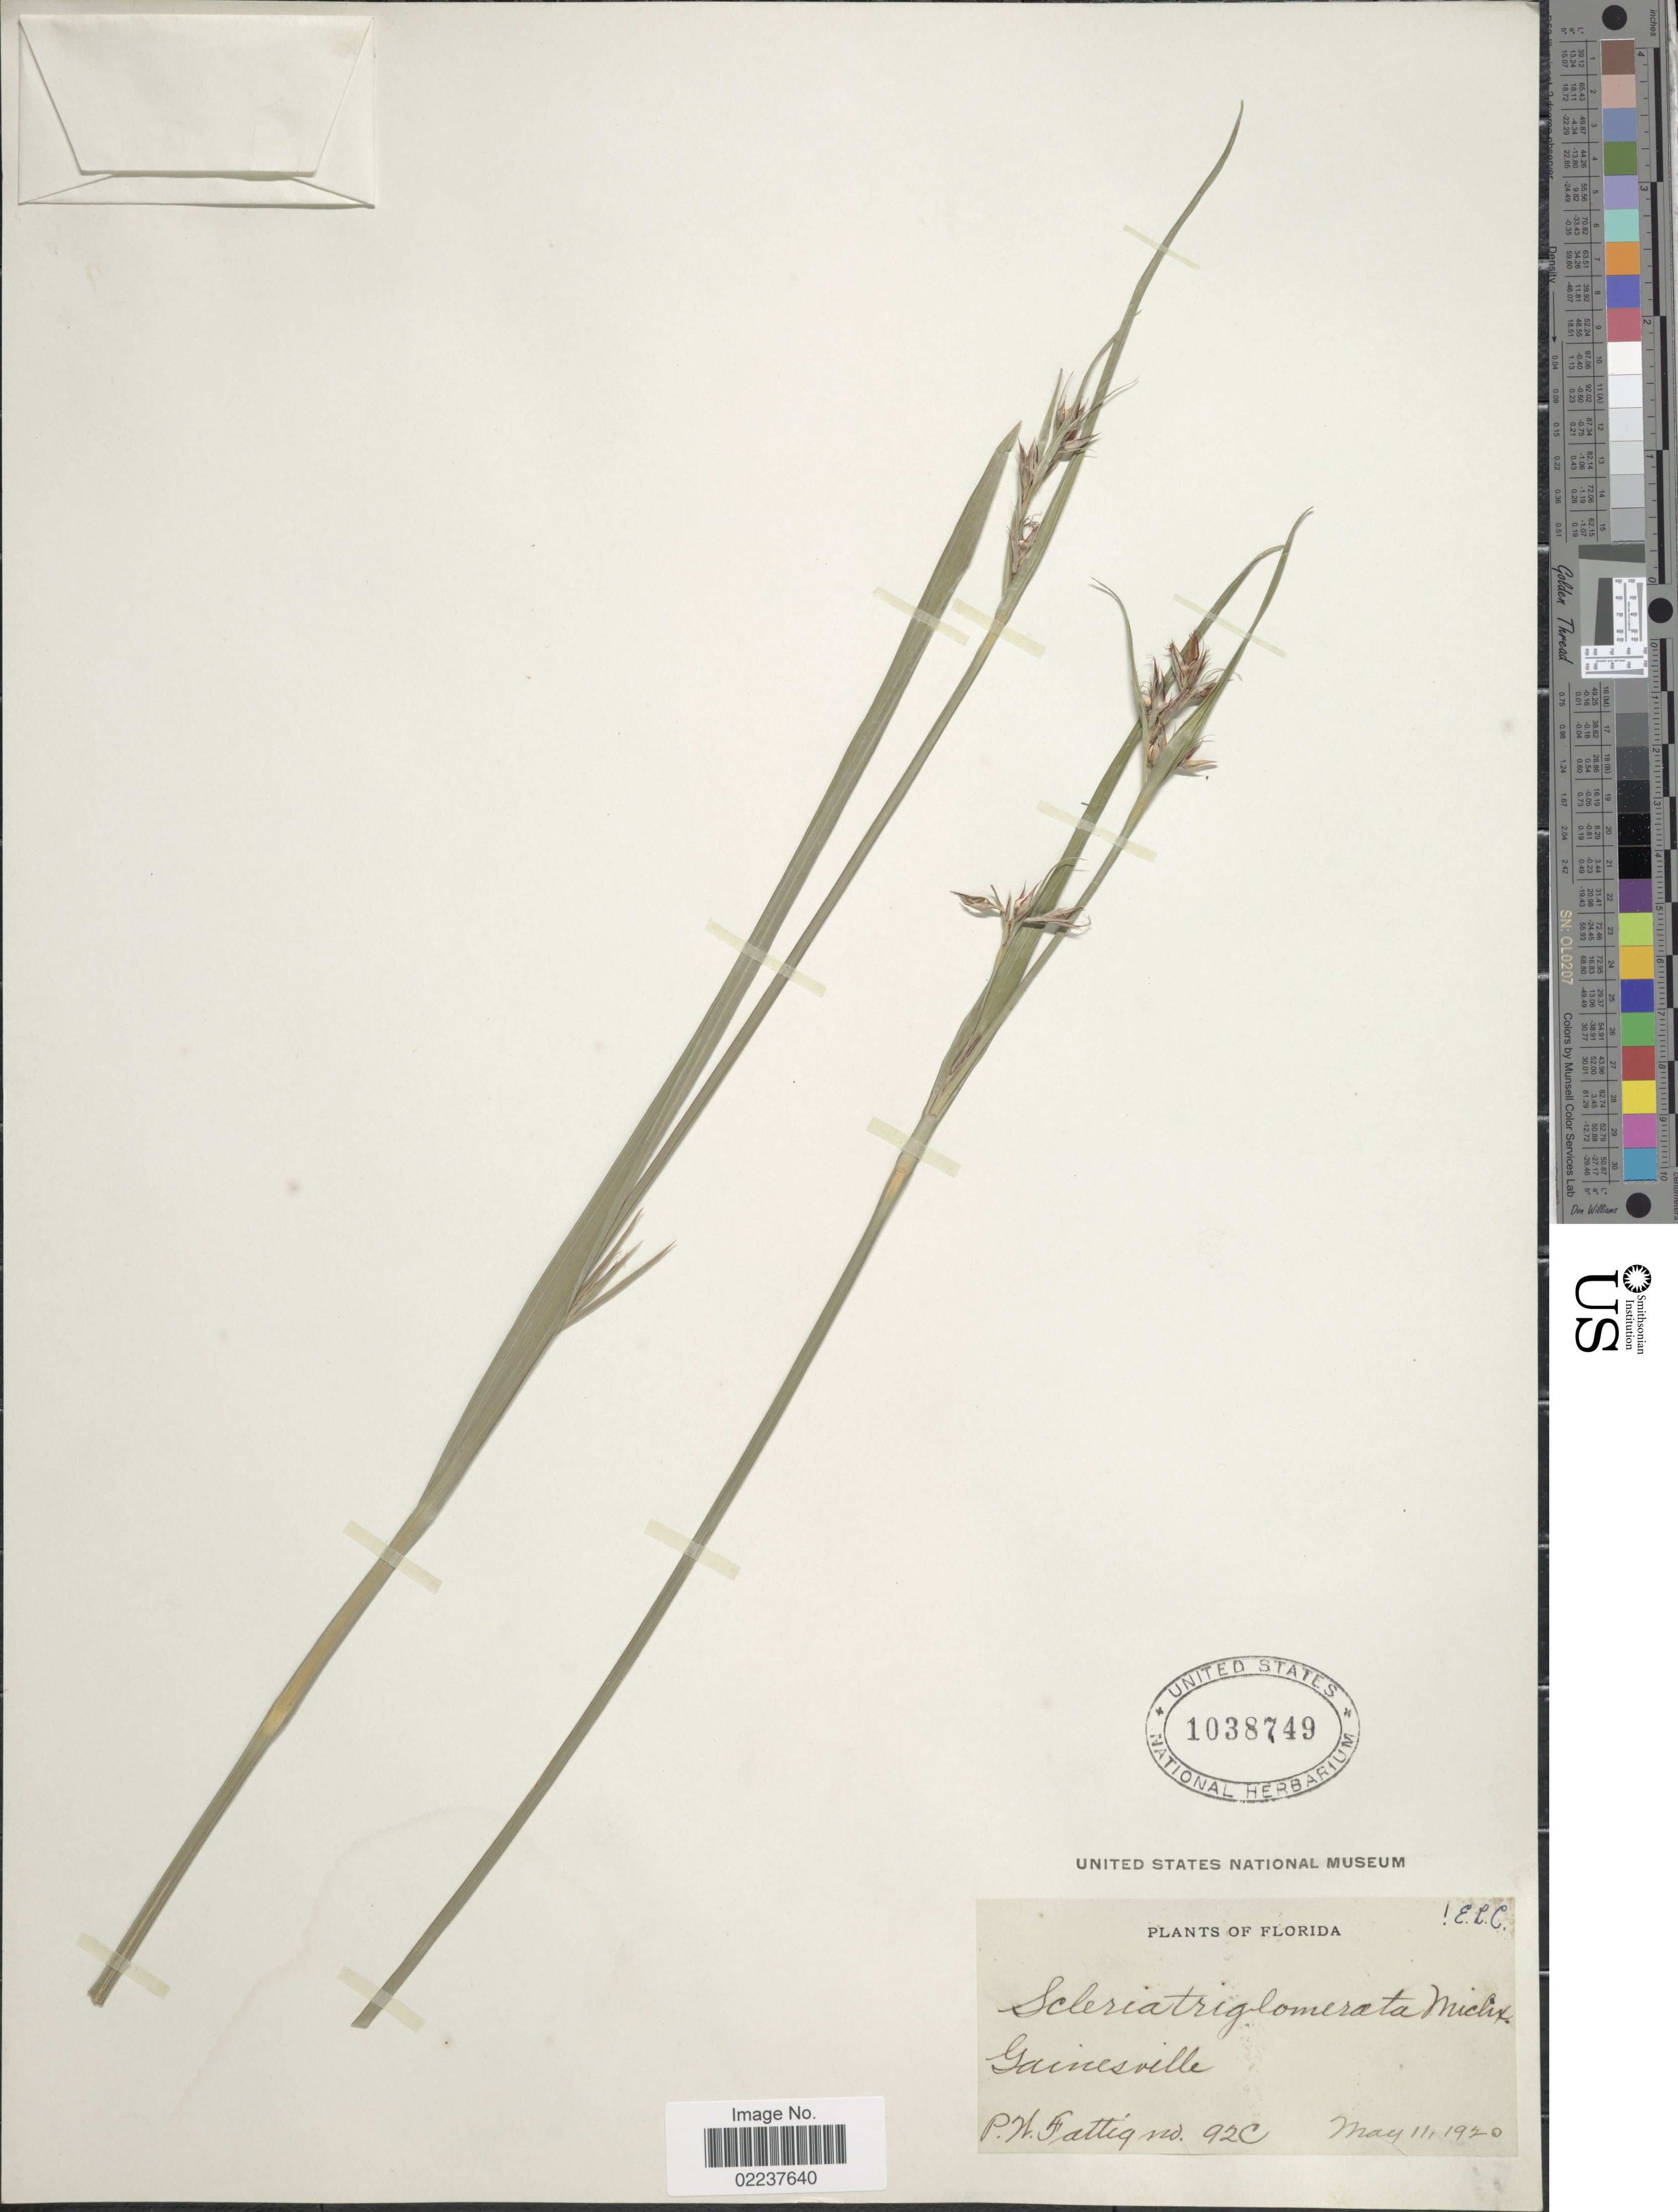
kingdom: Plantae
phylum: Tracheophyta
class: Liliopsida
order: Poales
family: Cyperaceae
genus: Scleria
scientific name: Scleria triglomerata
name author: Michx.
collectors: P. Fattig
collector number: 92C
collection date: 1920-05-11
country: United States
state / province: Florida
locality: Gainesville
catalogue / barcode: US 1038749